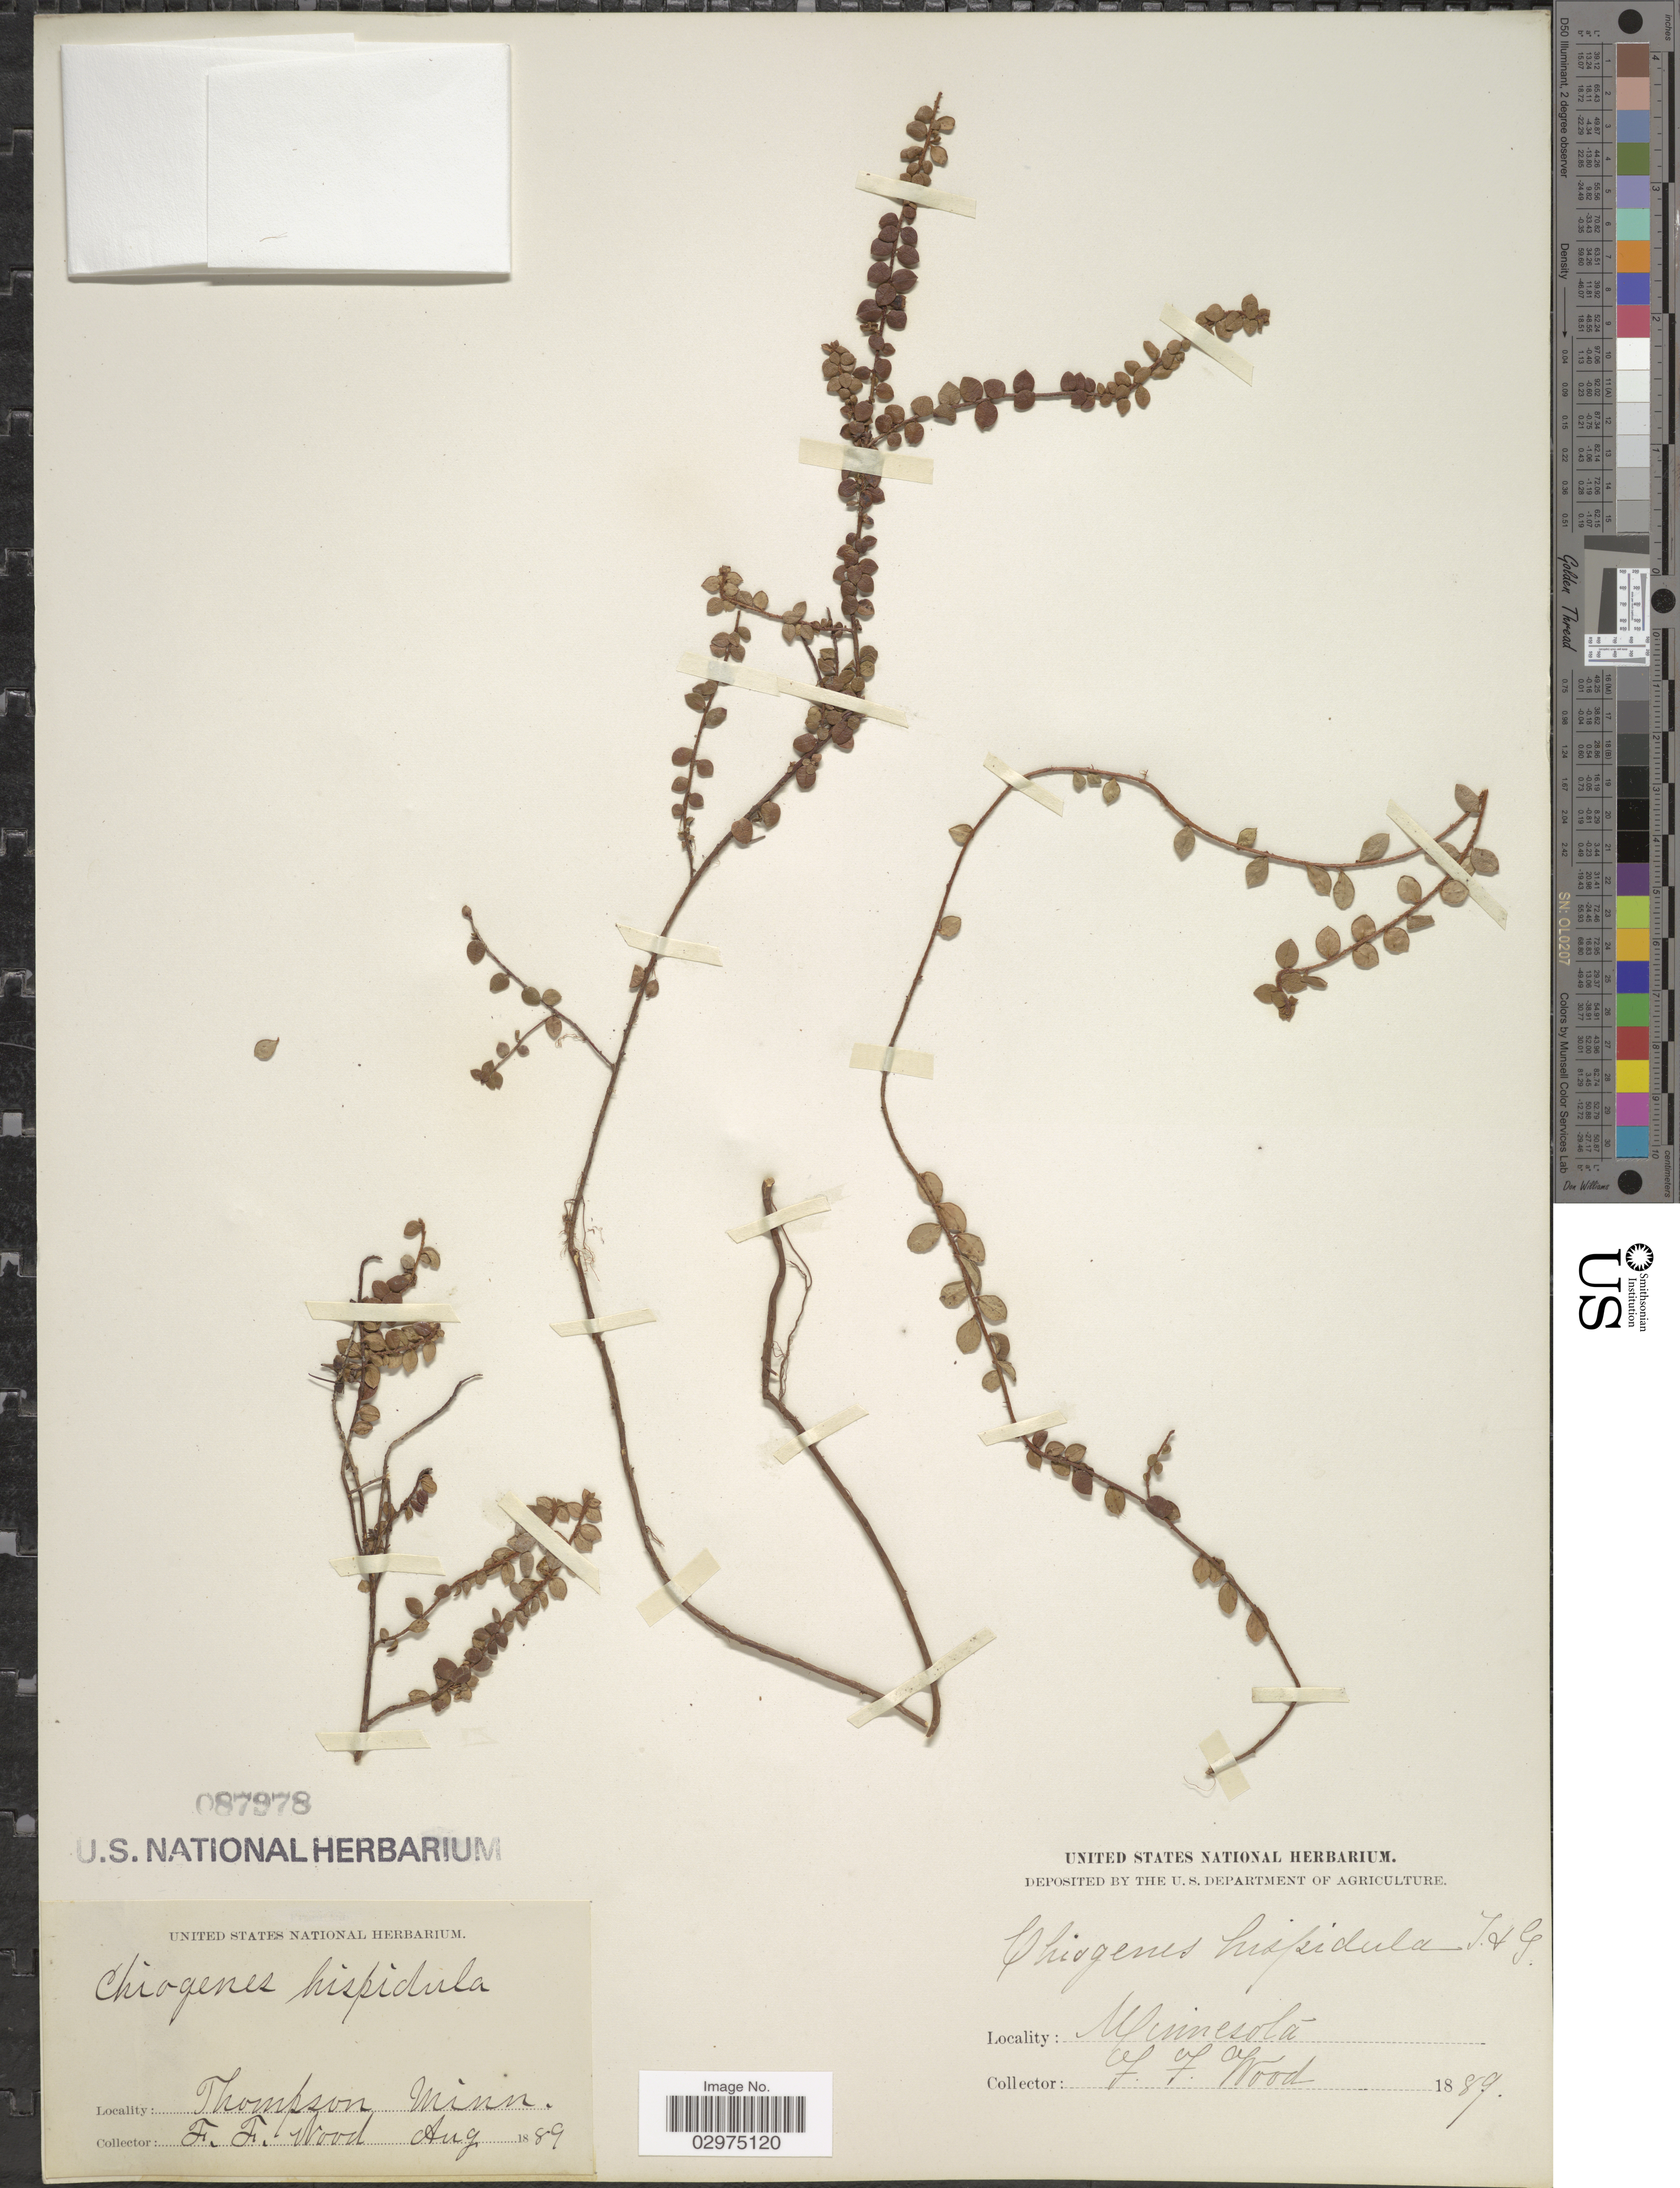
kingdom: Plantae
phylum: Tracheophyta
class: Magnoliopsida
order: Ericales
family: Ericaceae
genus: Gaultheria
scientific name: Gaultheria hispidula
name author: (L.) Muhl. ex Bigelow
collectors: F. Wood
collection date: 1889-08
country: United States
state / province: Minnesota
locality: Thompson.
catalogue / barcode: US 87978